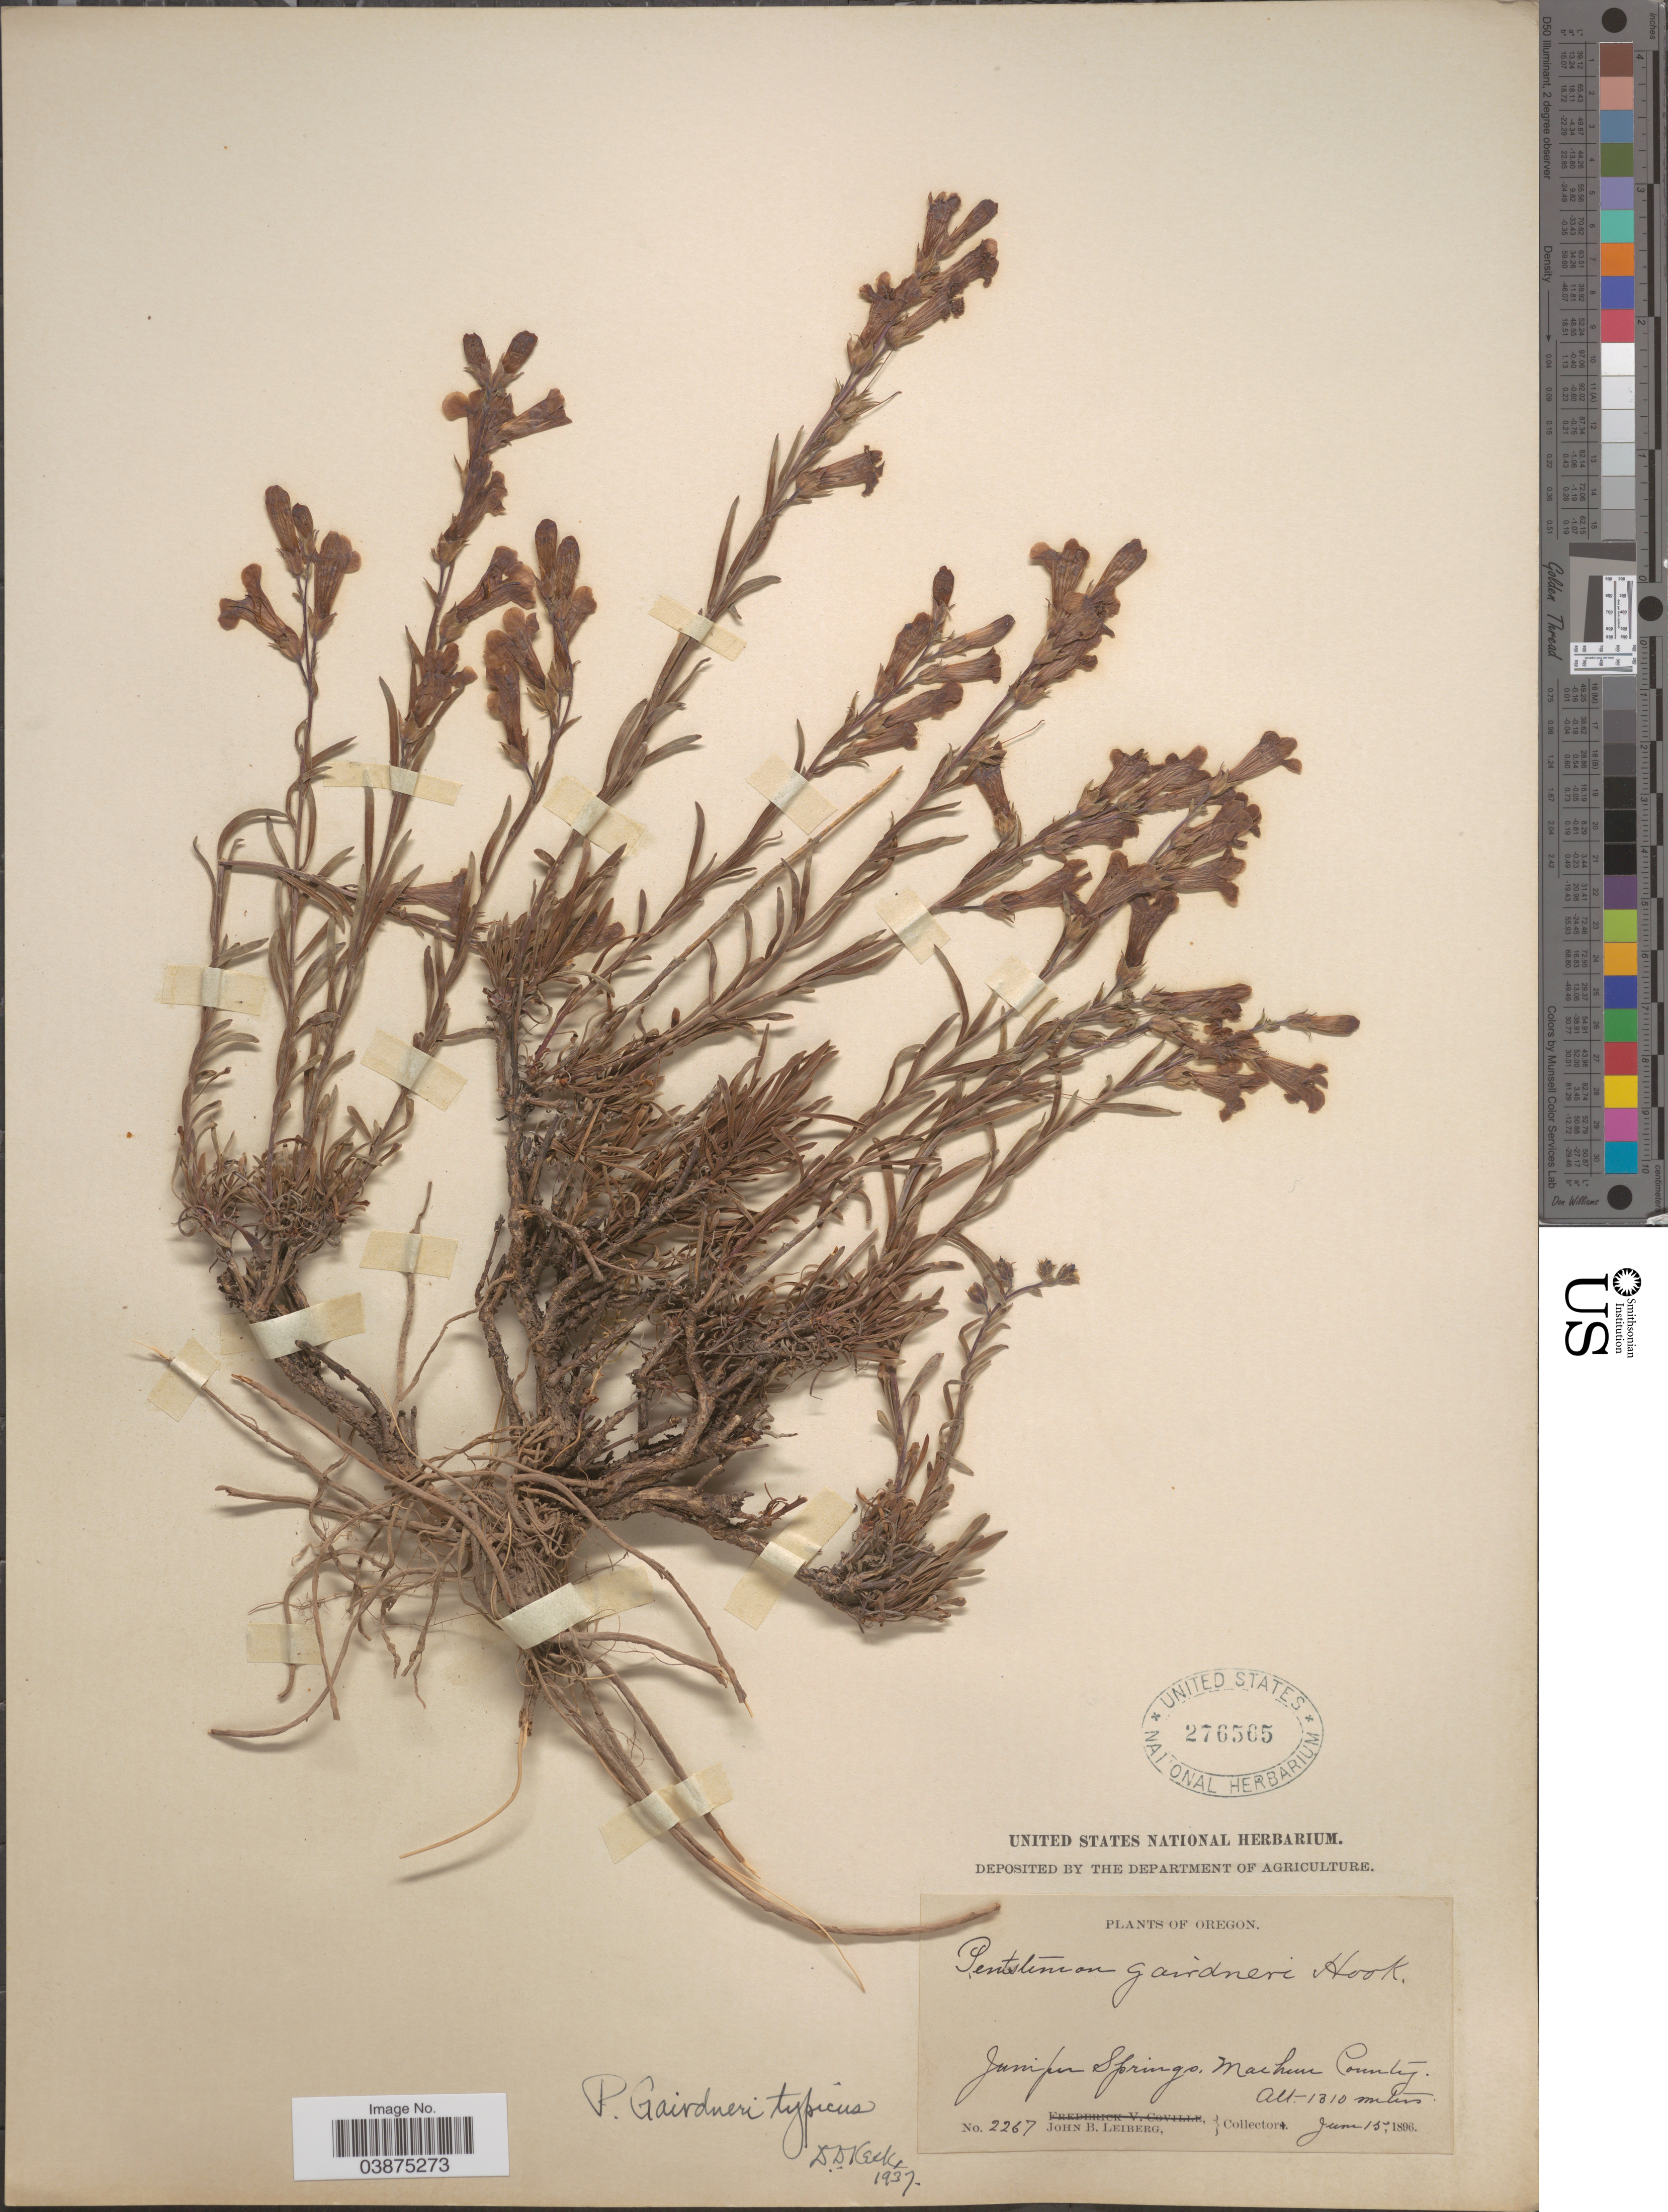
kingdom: Plantae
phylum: Tracheophyta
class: Magnoliopsida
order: Lamiales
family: Plantaginaceae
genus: Penstemon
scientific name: Penstemon gairdneri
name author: Hook.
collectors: J. B. Leiberg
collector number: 2267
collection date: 1896-06-15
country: United States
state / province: Oregon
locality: Juniper Springs, Malheur County.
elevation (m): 1310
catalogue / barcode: US 276565